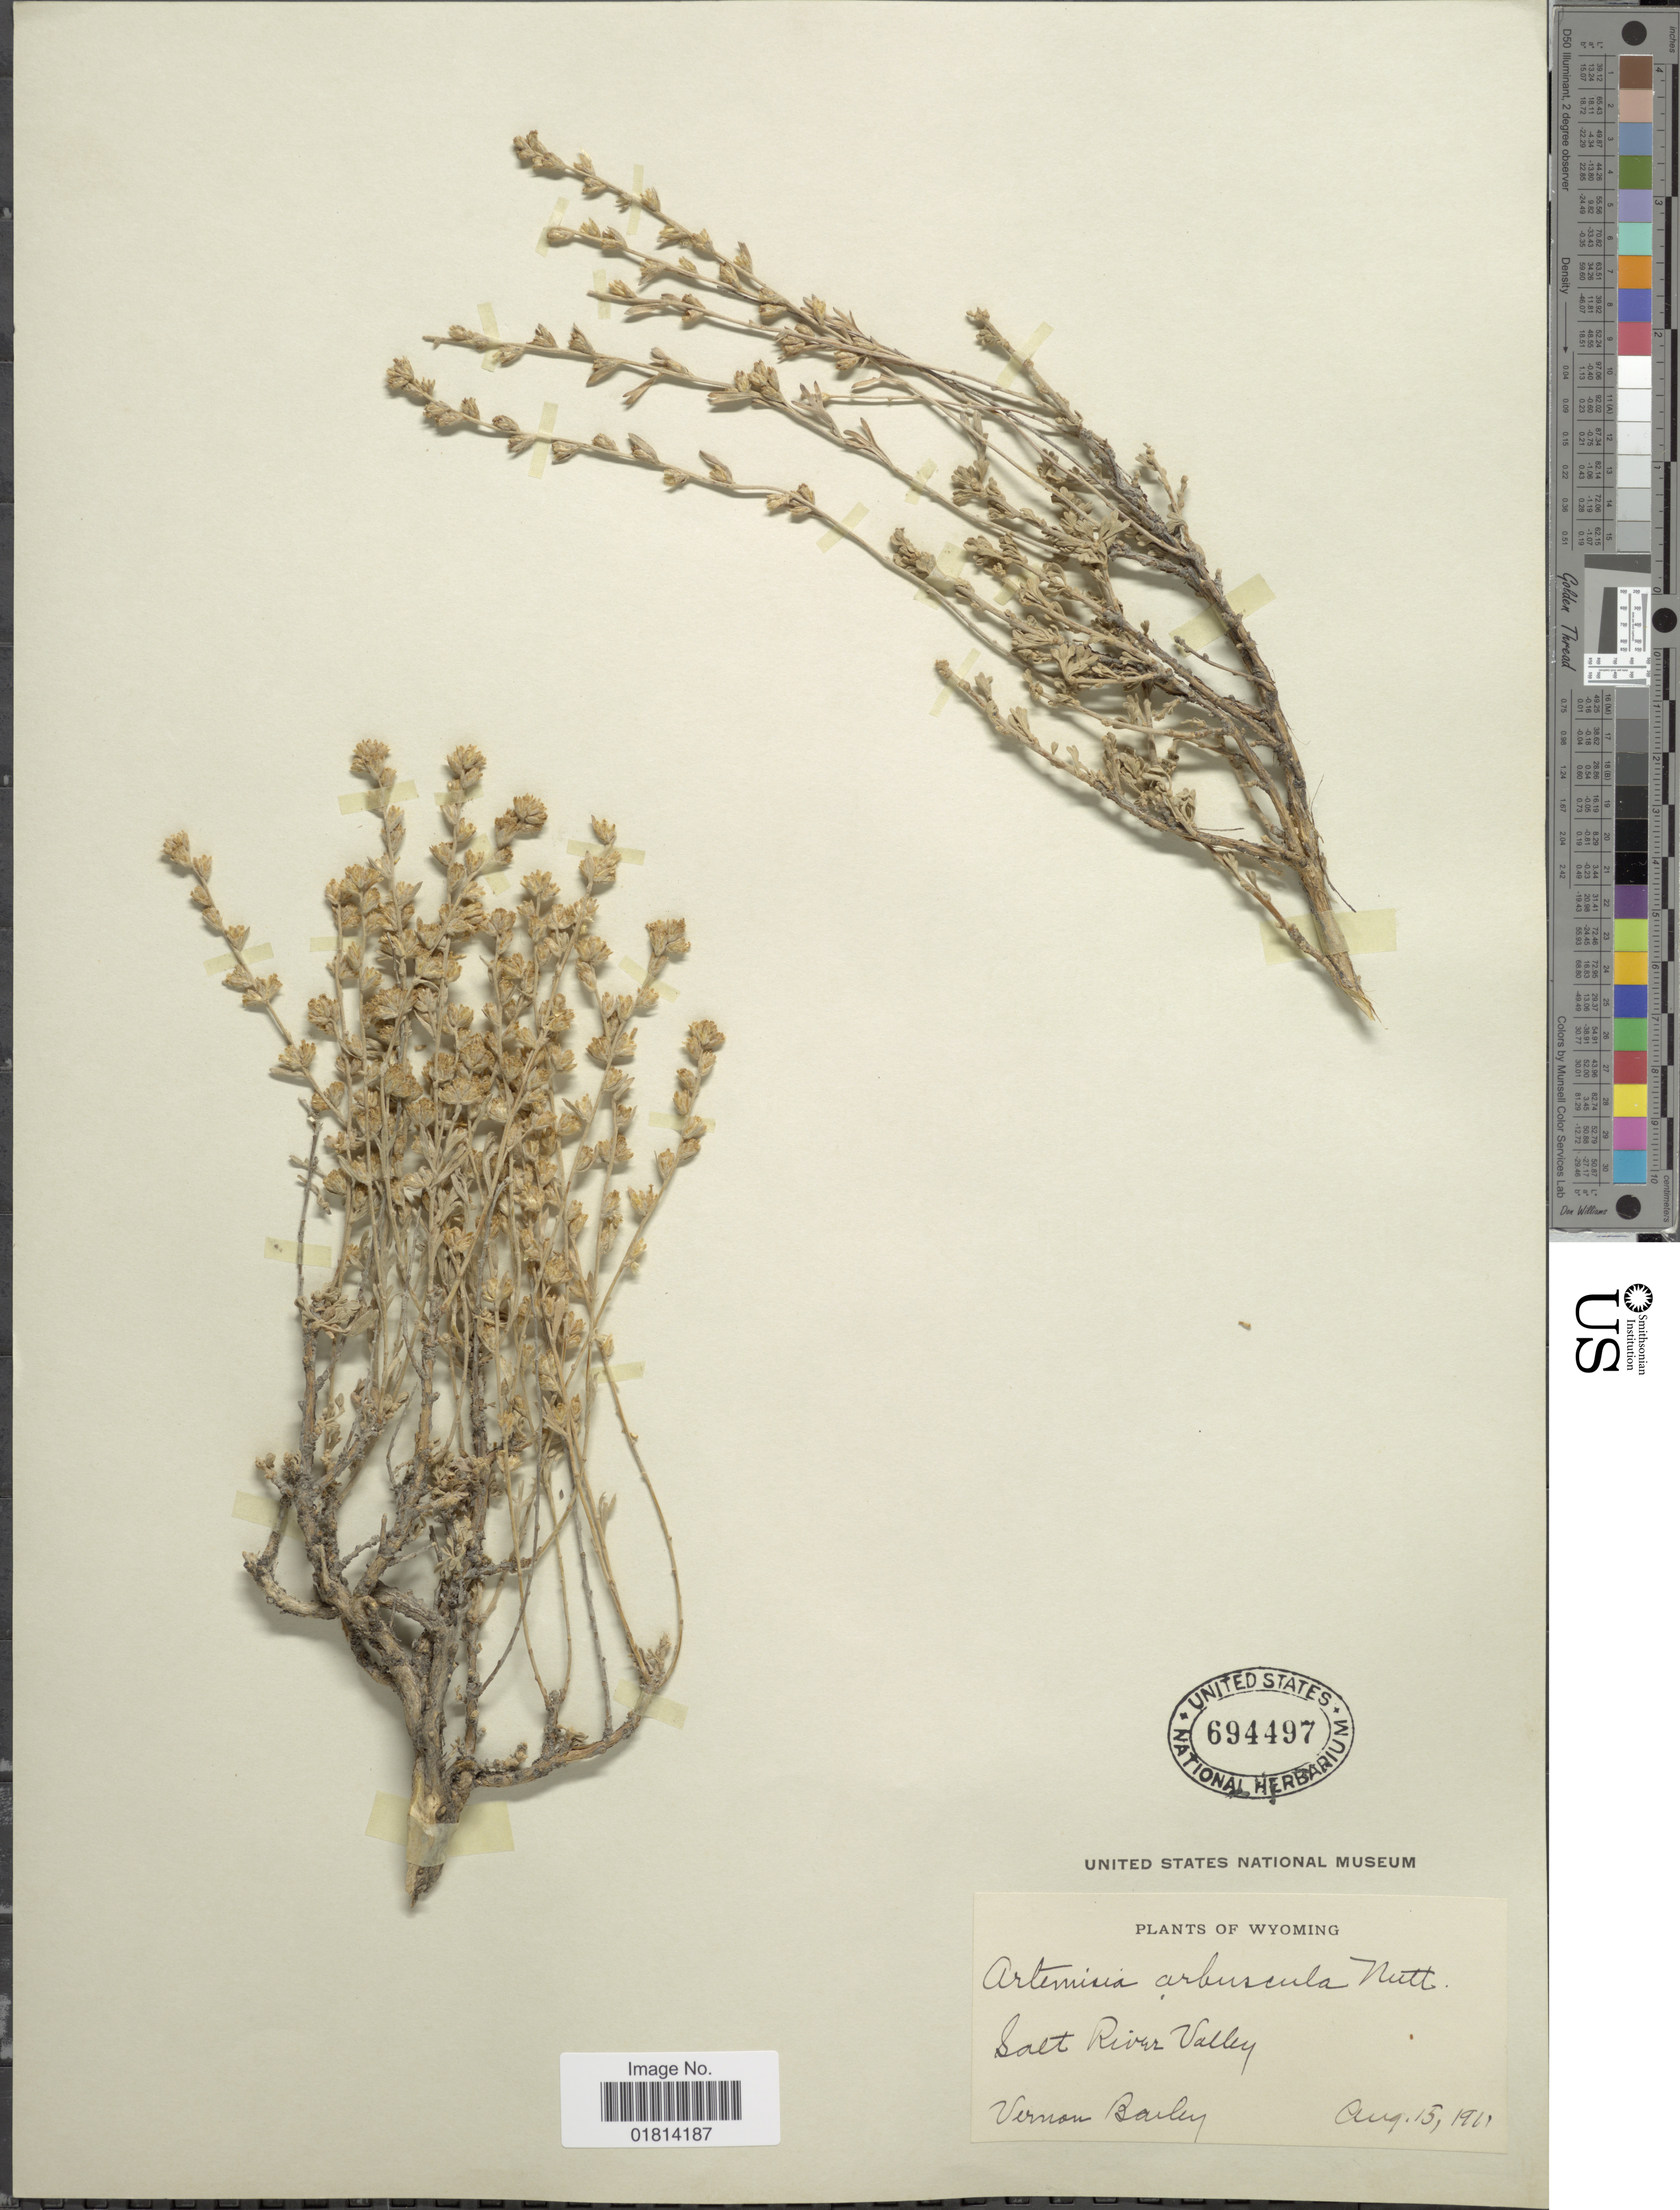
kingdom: Plantae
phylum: Tracheophyta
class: Magnoliopsida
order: Asterales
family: Asteraceae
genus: Artemisia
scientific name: Artemisia arbuscula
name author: Nutt.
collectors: V. O. Bailey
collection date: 1911-08-15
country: United States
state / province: Wyoming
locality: Salt River Valley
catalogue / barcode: US 694497